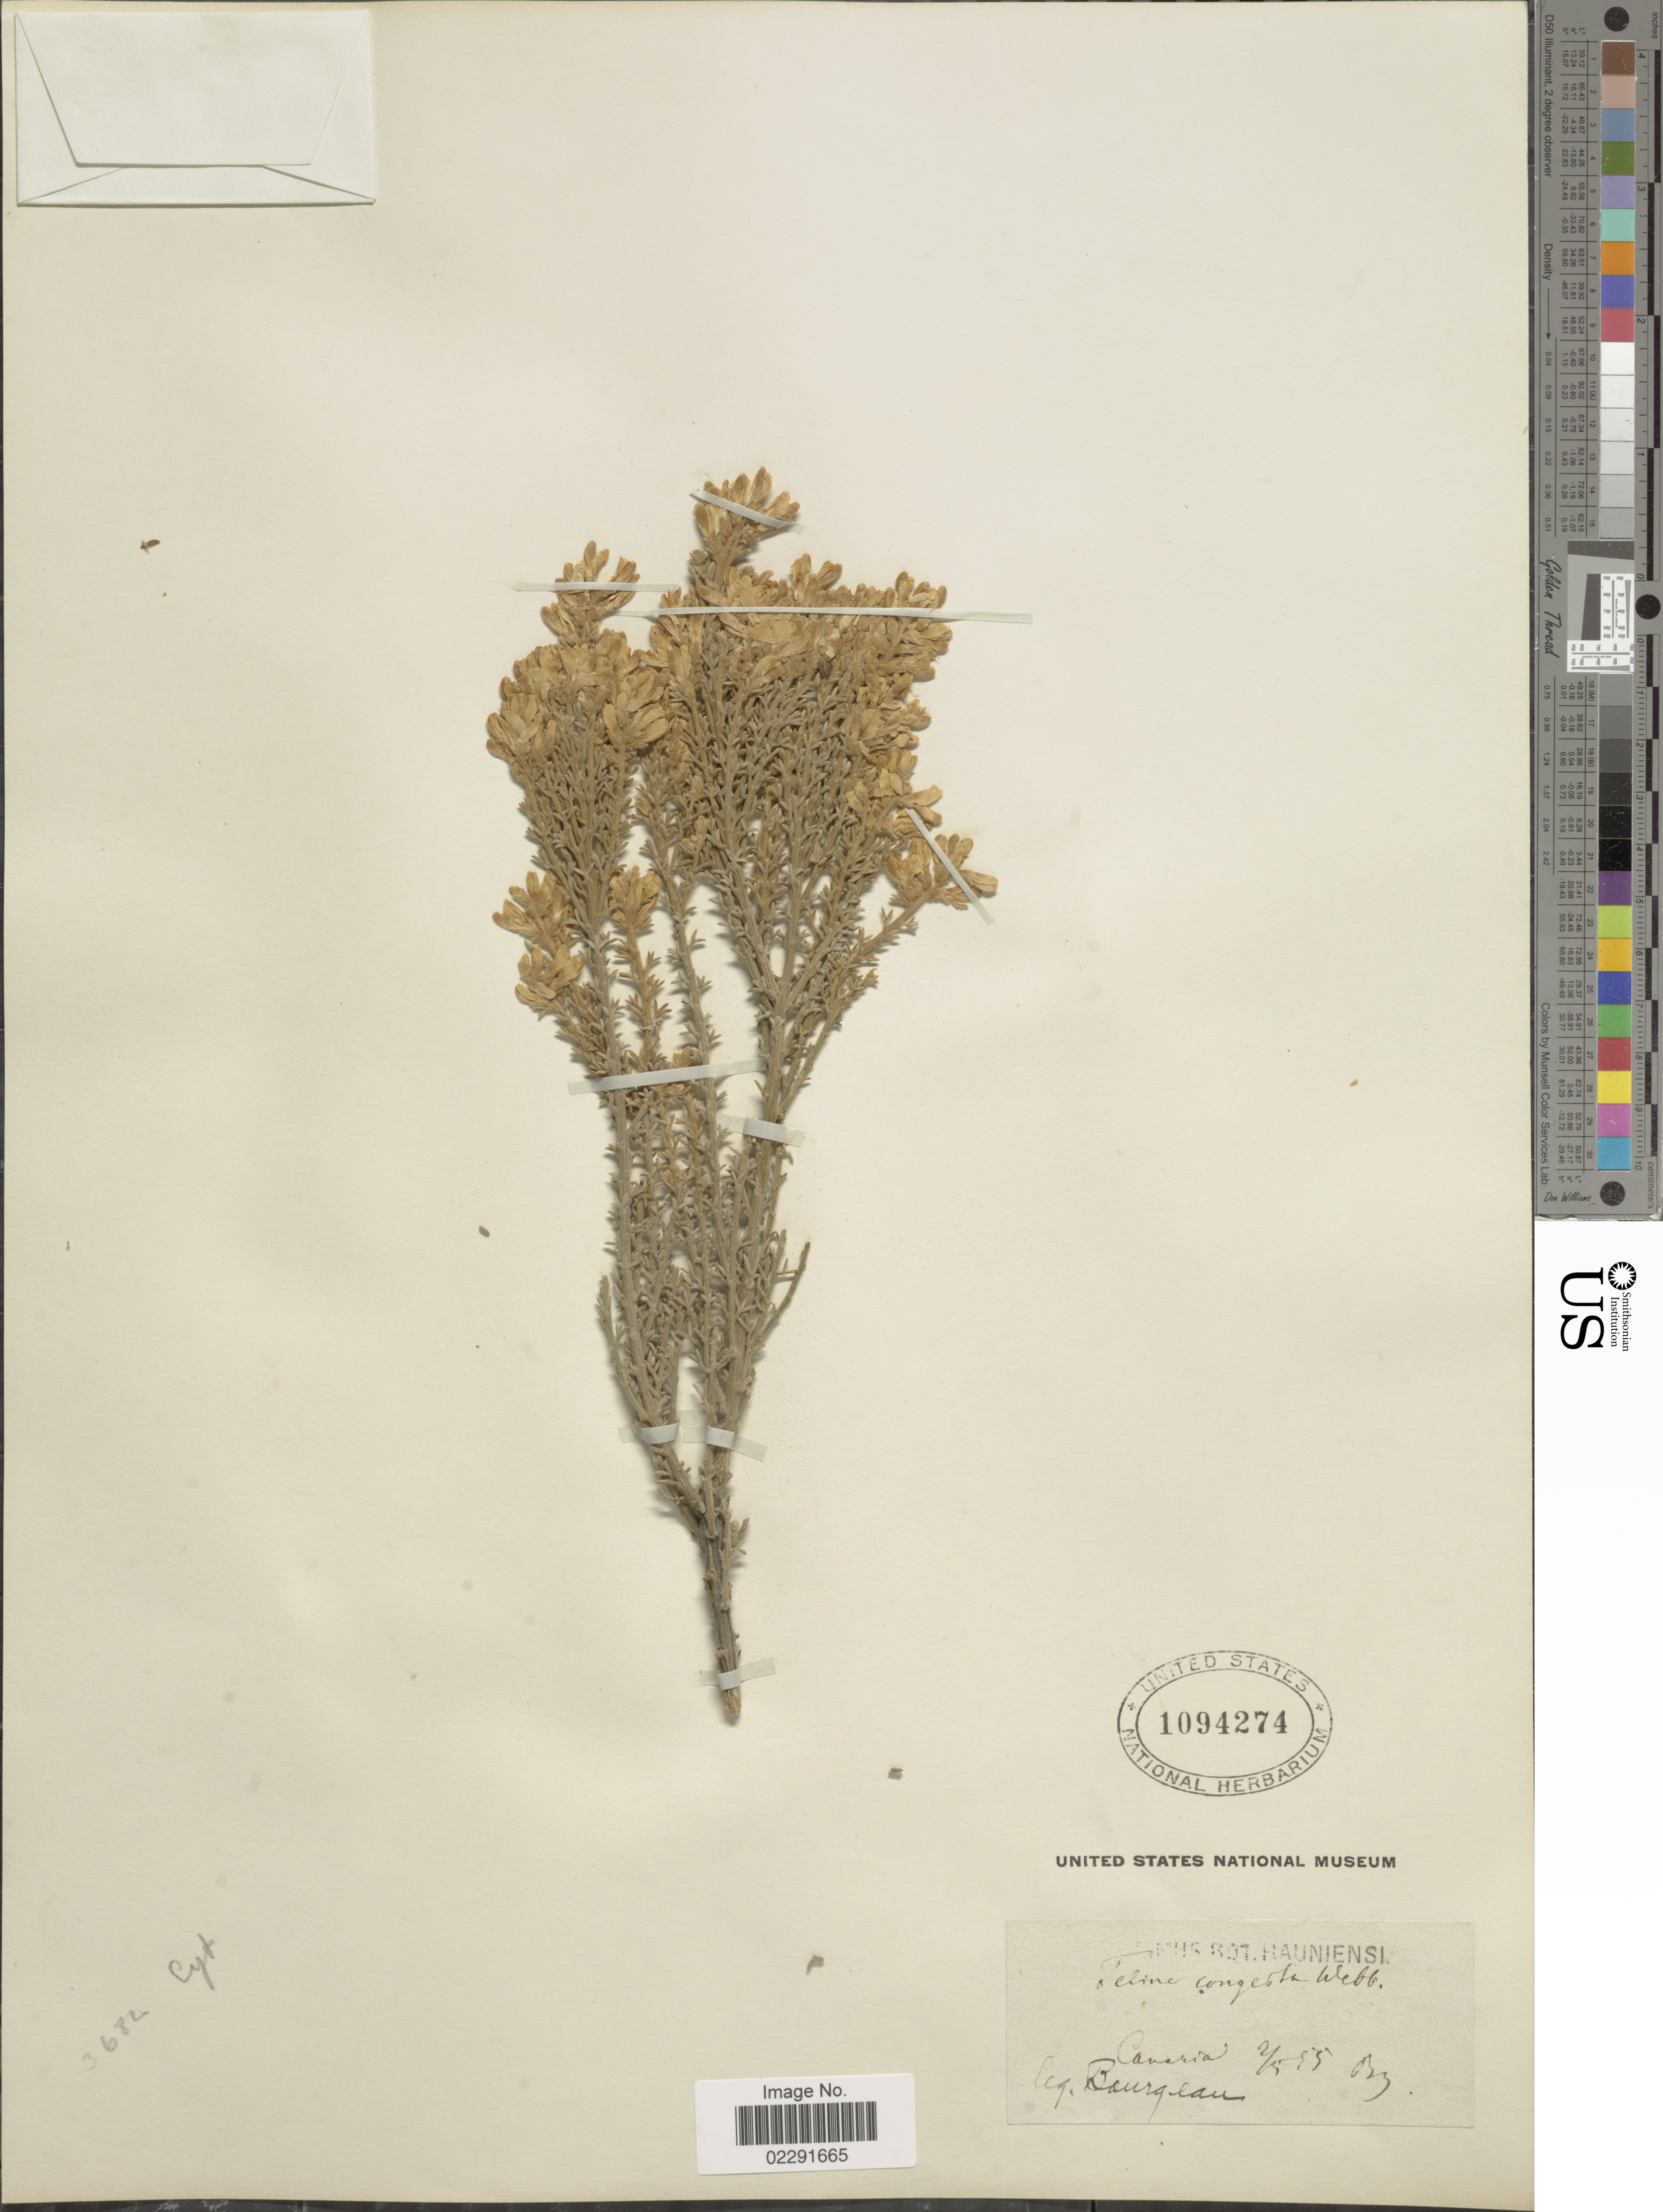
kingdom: Plantae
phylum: Tracheophyta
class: Magnoliopsida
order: Fabales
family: Fabaceae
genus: Genista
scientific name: Genista microphylla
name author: DC.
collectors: -. Bourgeau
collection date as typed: Transcribed d/m/y: 2/5/55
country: Spain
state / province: Canarias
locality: Canaria.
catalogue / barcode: US 1094274